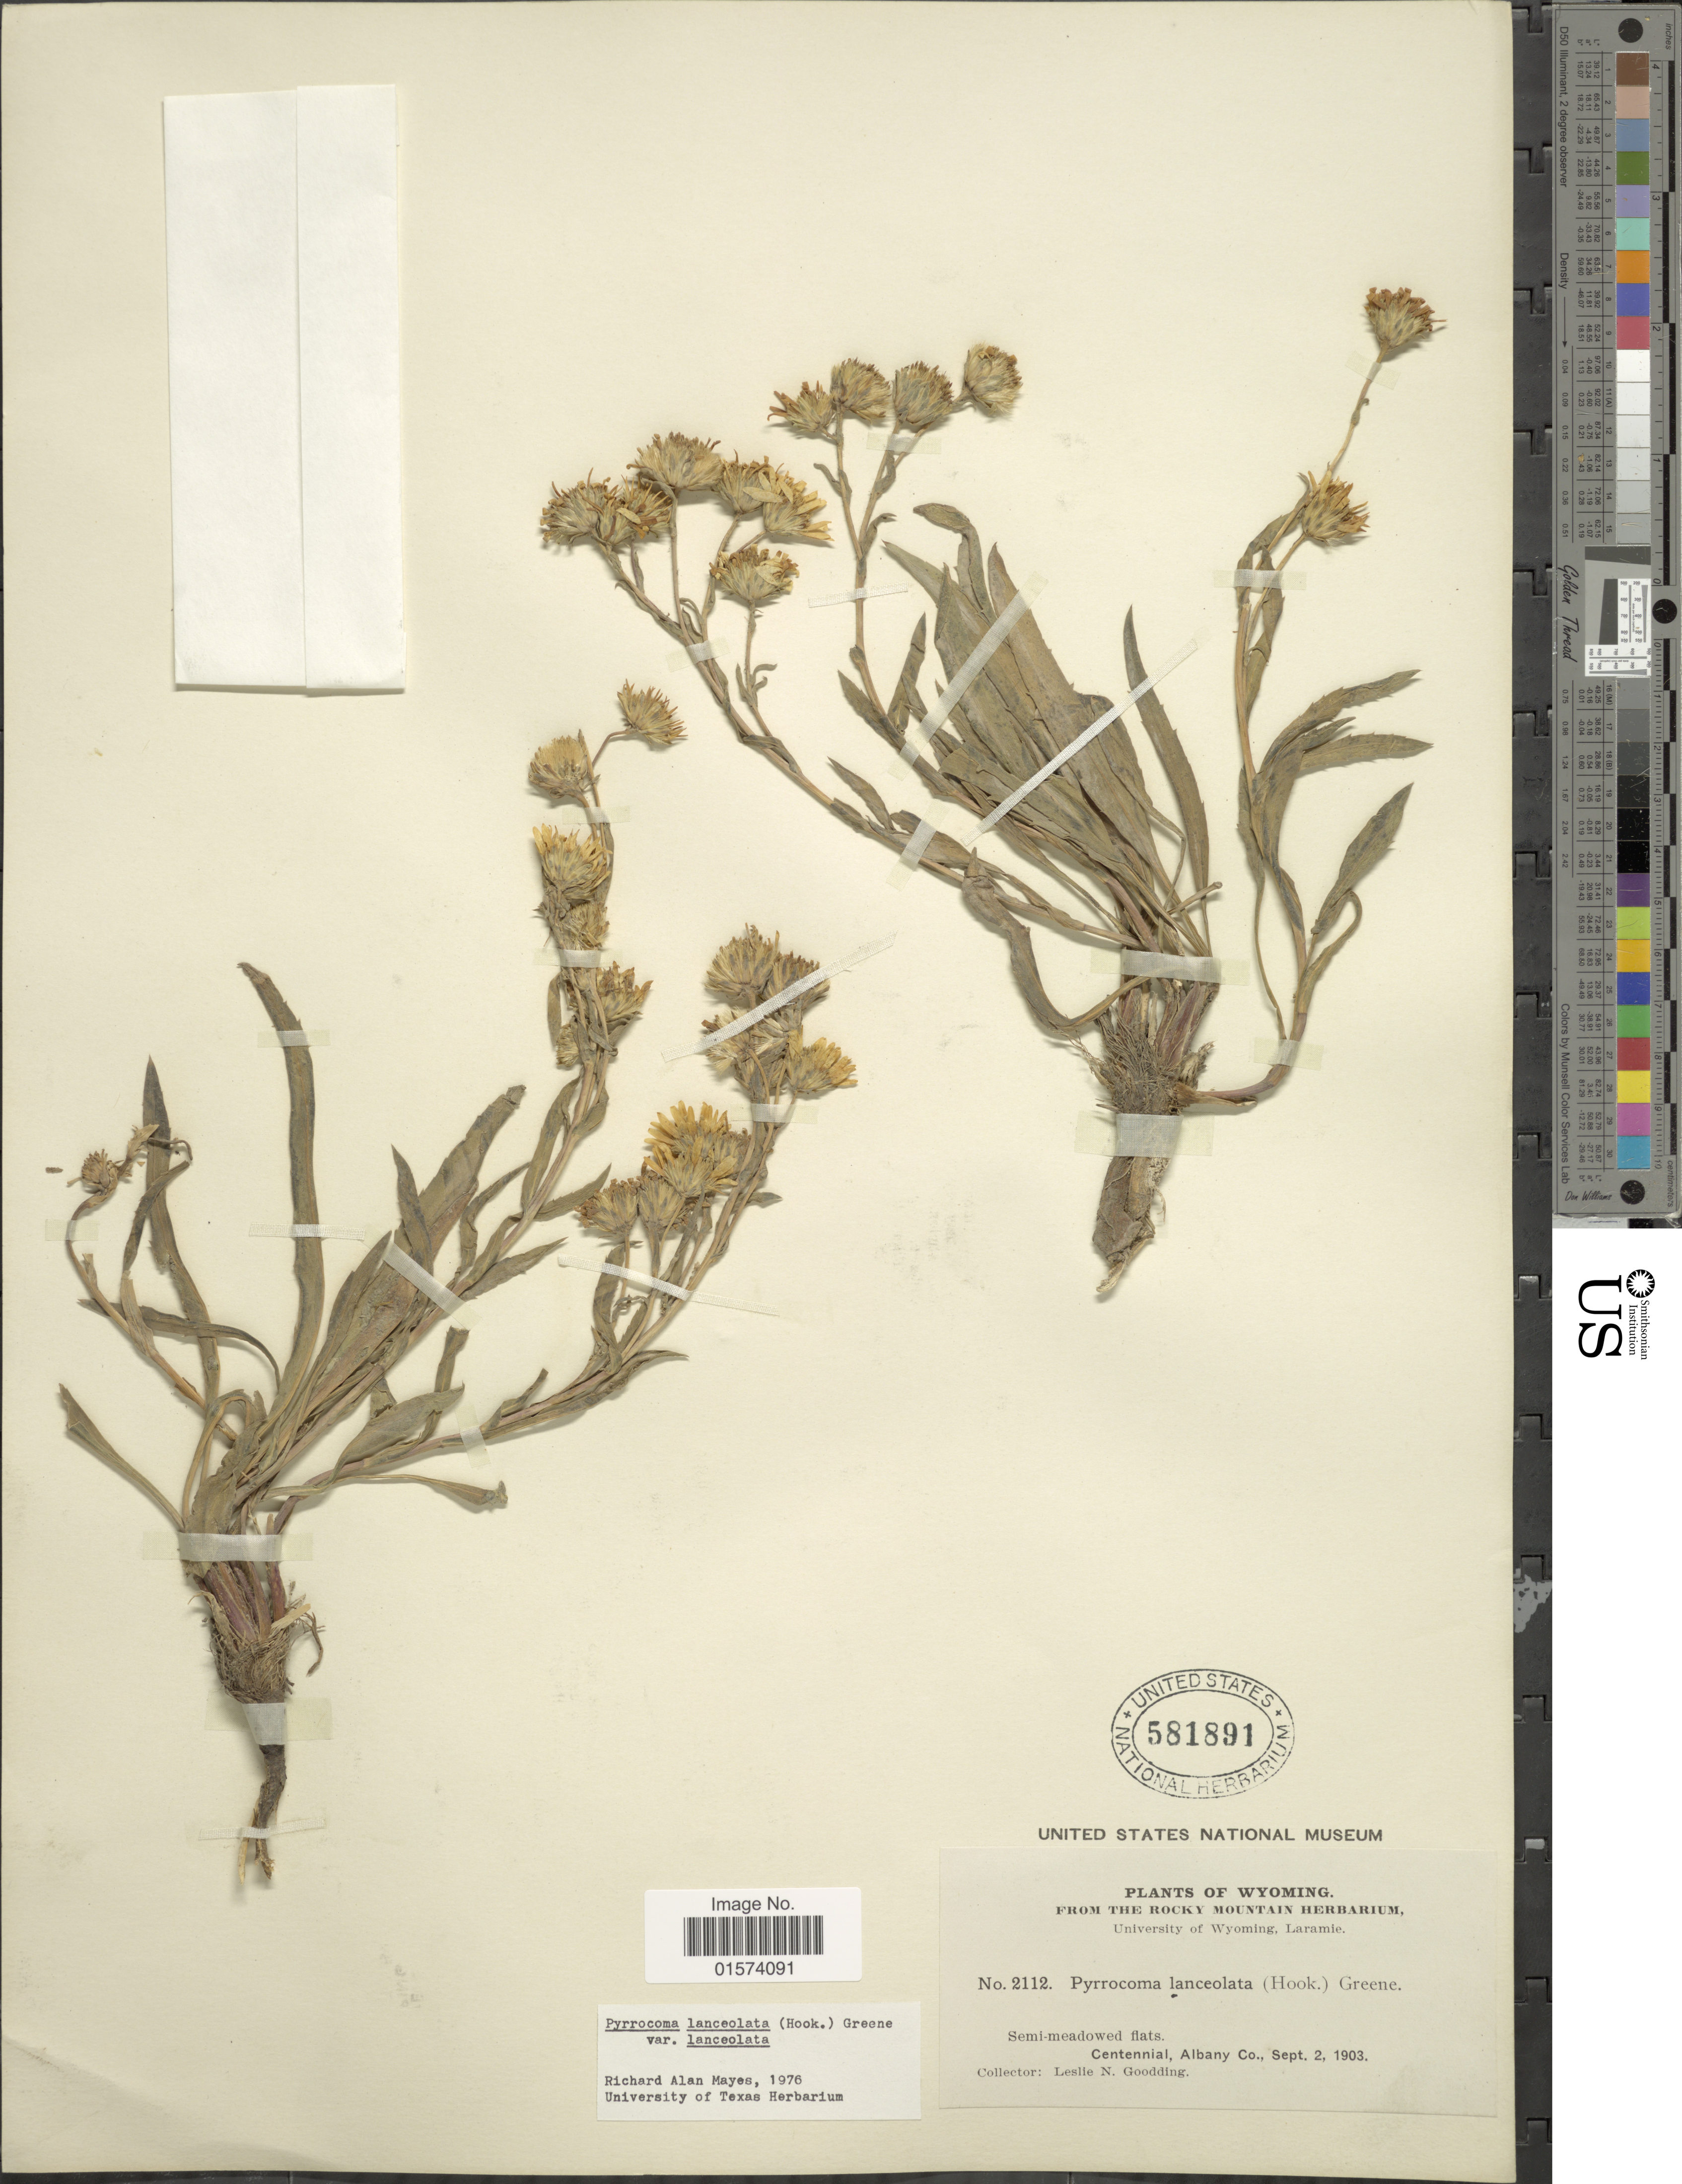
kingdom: Plantae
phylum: Tracheophyta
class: Magnoliopsida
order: Asterales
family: Asteraceae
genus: Pyrrocoma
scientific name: Pyrrocoma lanceolata var. lanceolata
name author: (Hook.) Greene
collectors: L. N. Goodding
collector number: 2112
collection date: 1903-09-02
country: United States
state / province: Wyoming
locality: Semi-meadowed flats, Centennial, Albany Co.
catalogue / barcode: US 581891